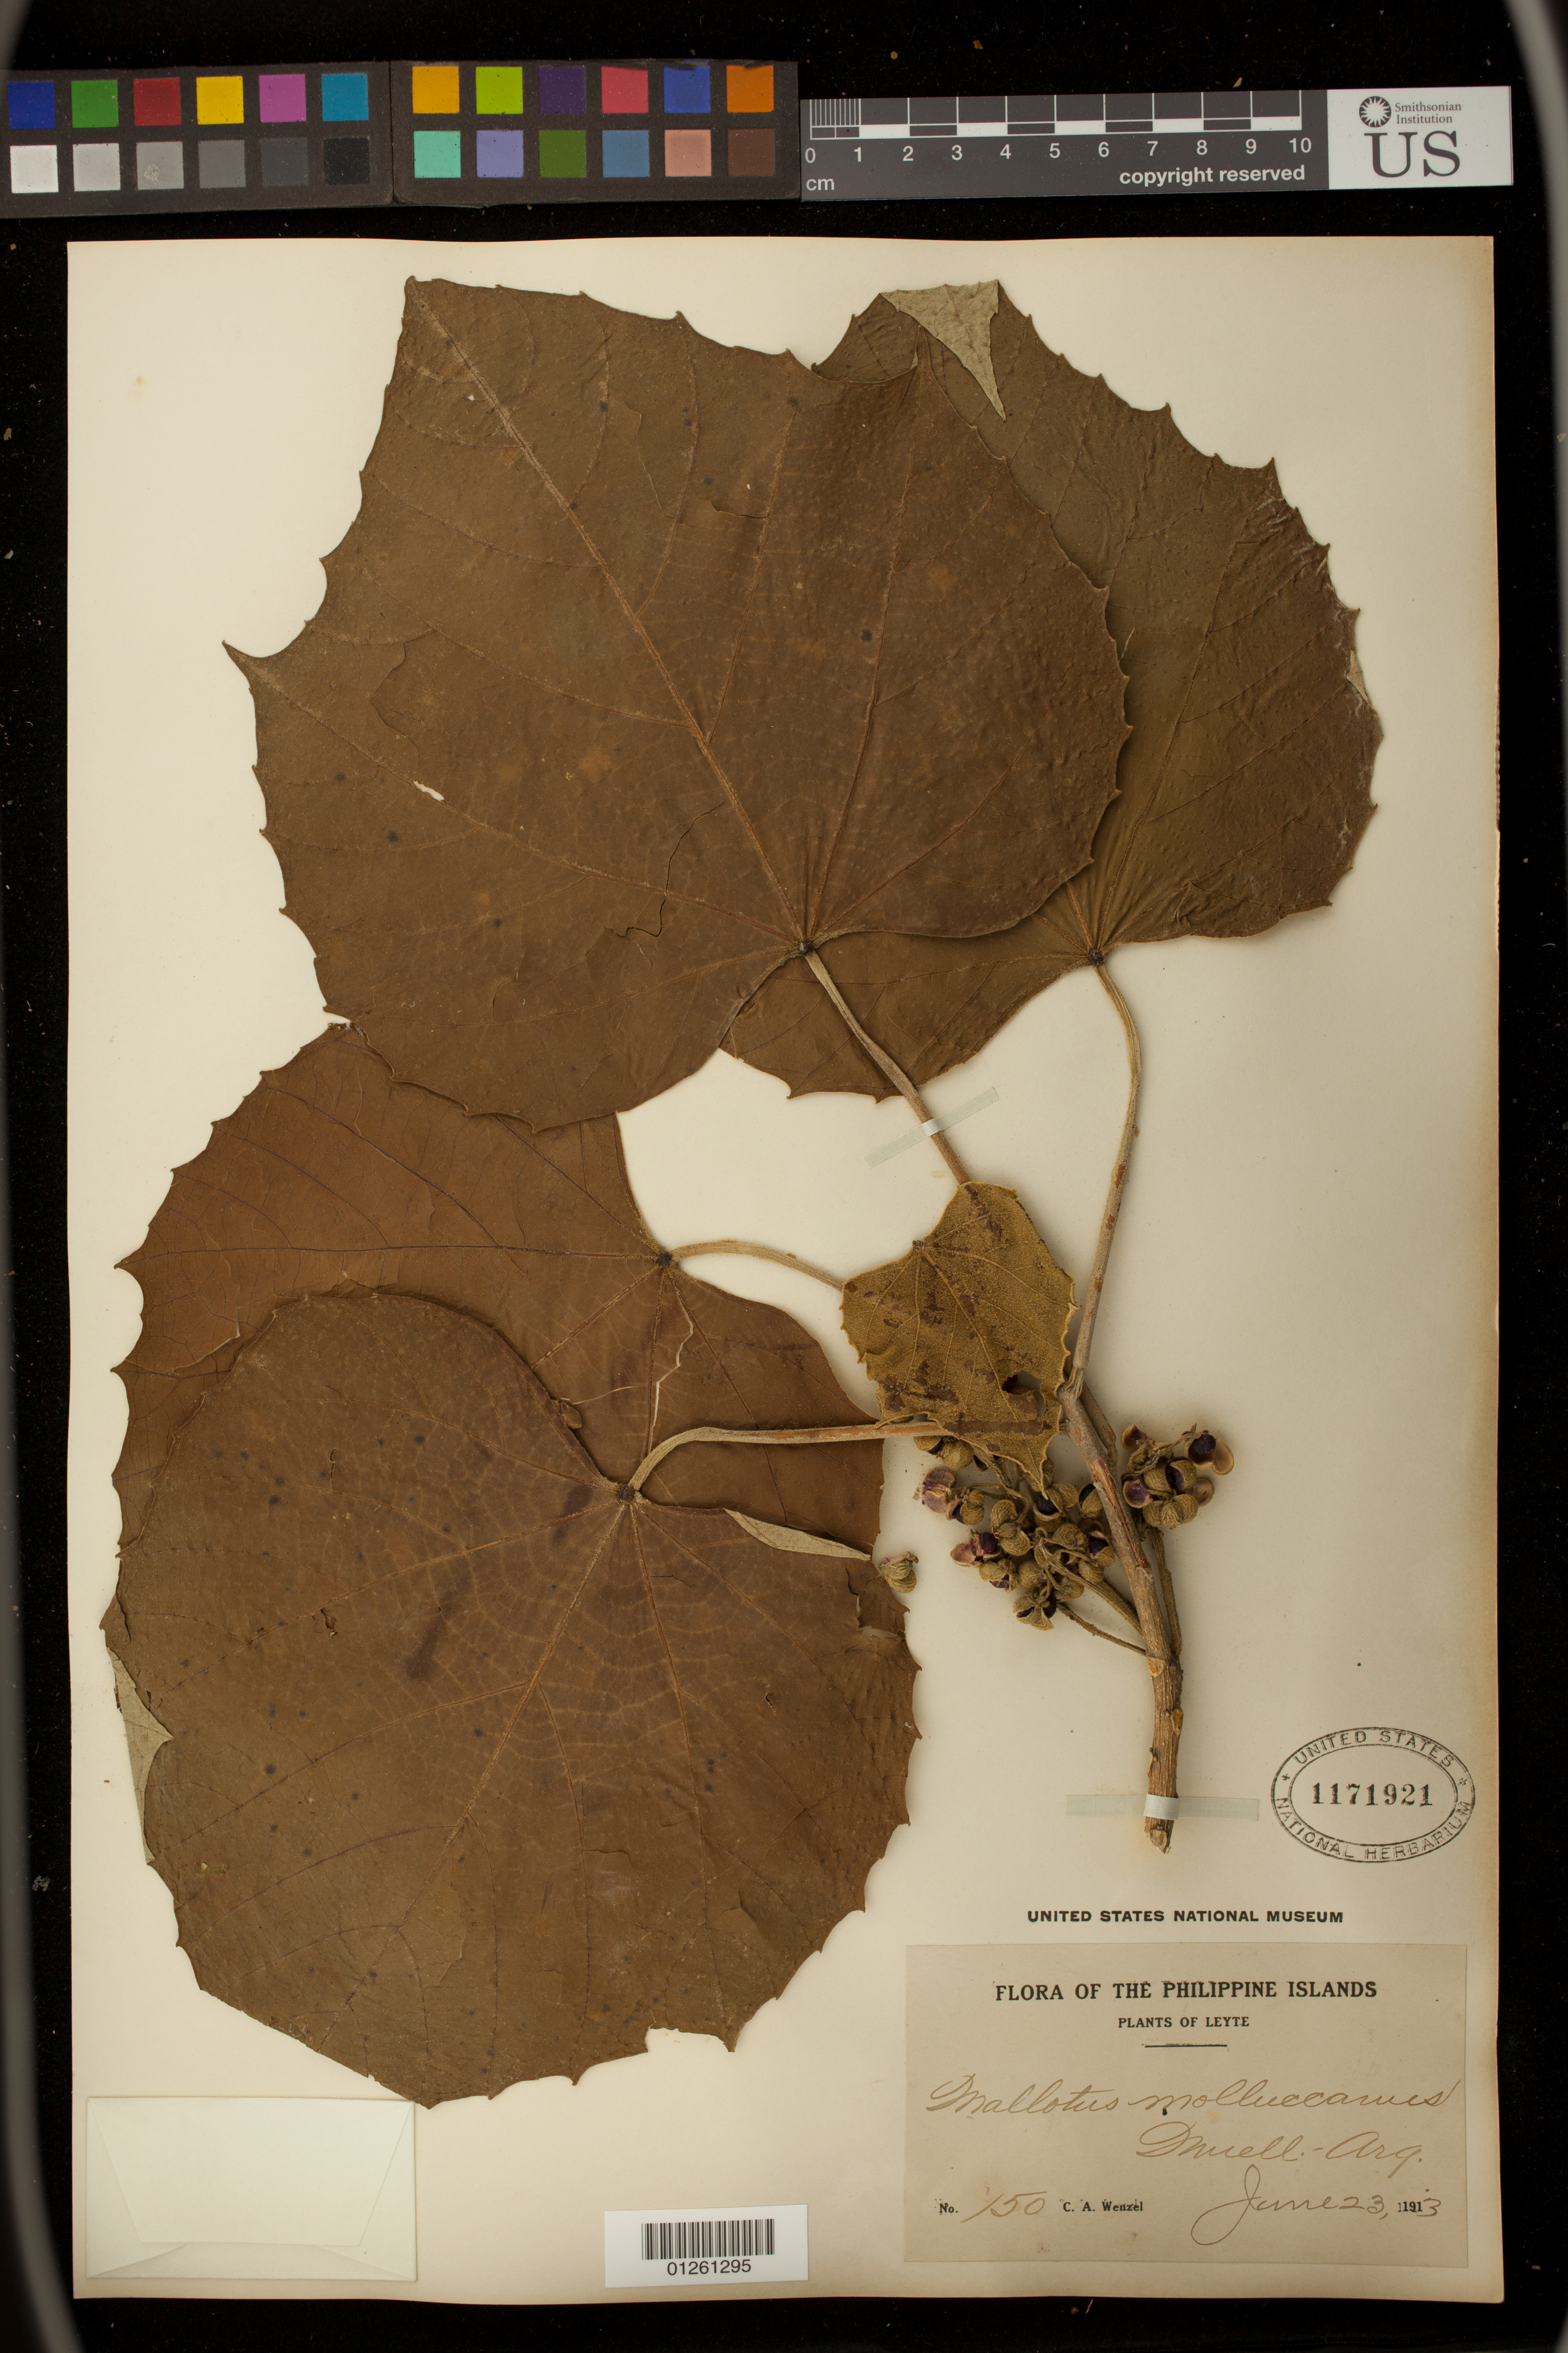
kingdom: Plantae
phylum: Tracheophyta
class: Magnoliopsida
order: Malpighiales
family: Euphorbiaceae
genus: Melanolepis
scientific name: Melanolepis multiglandulosa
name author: (Reinw. ex Blume) Rchb. f. & Zoll.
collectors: C. Wenzel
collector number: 150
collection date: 1913-06-23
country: Philippines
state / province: Eastern Visayas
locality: Leyte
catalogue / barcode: US 1171921